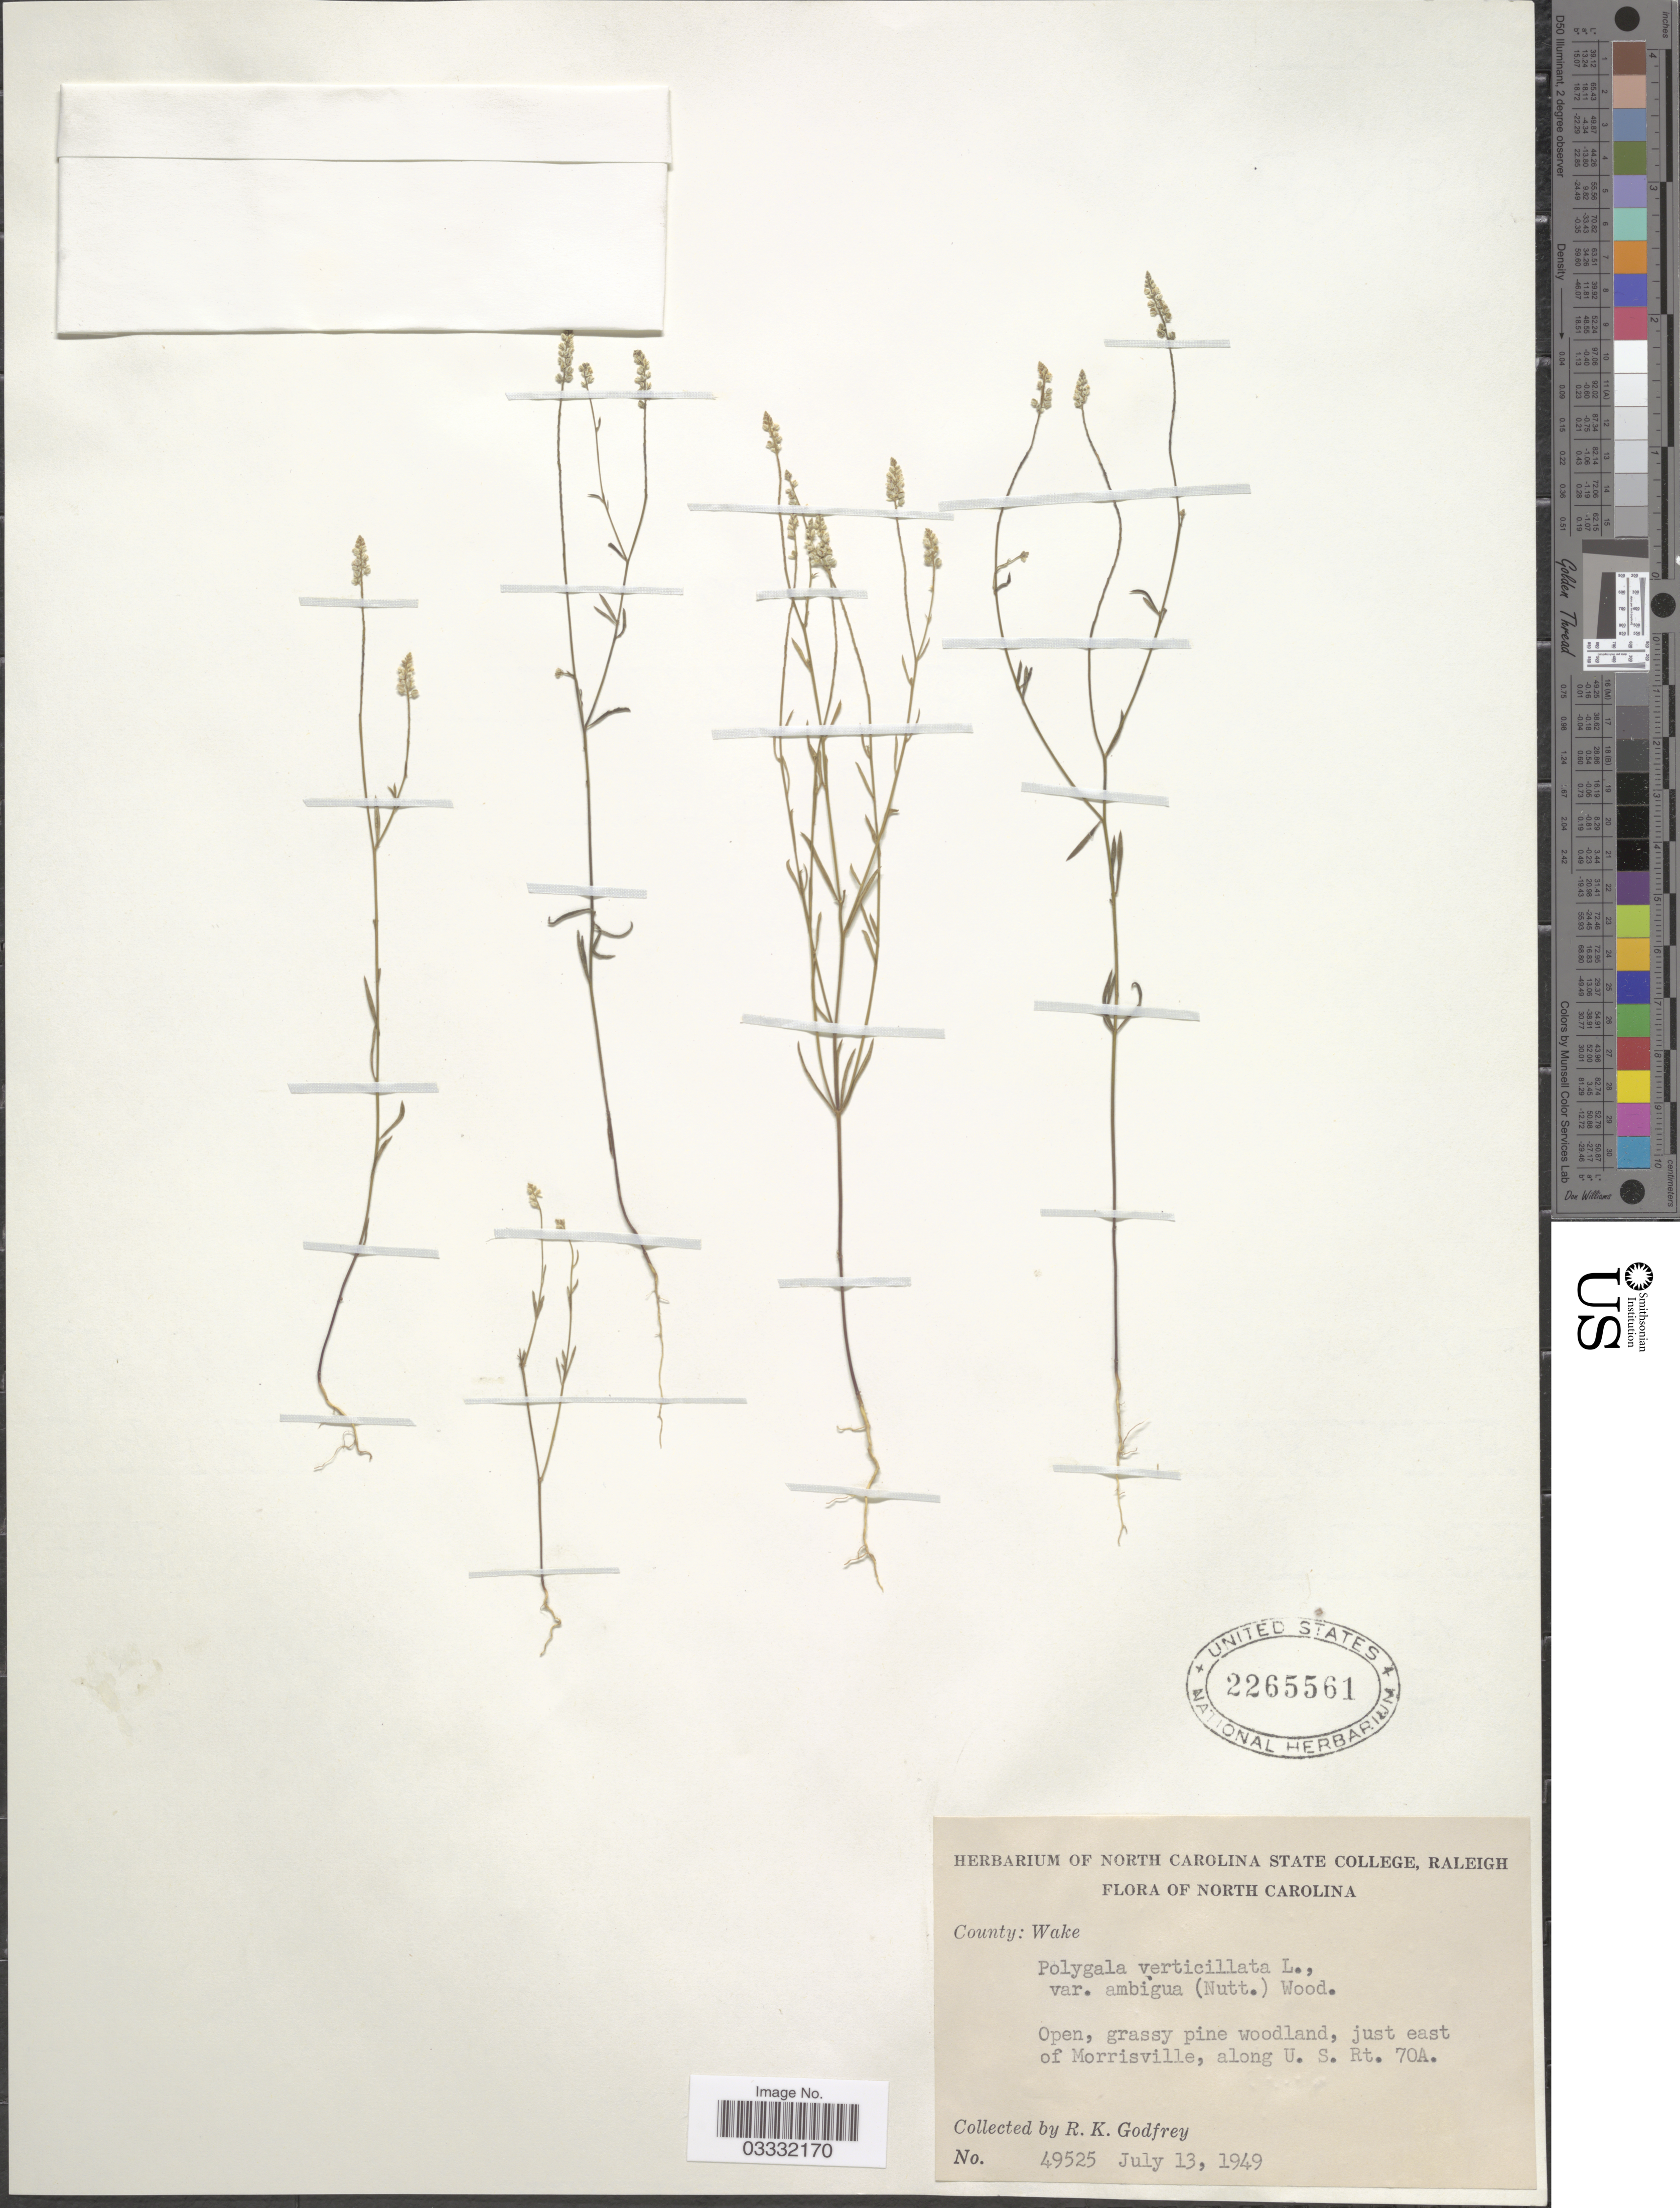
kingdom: Plantae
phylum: Tracheophyta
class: Magnoliopsida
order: Fabales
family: Polygalaceae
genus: Polygala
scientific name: Polygala verticillata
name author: L.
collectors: R. K. Godfrey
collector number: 49525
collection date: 1949-07-13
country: United States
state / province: North Carolina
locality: County: Wake. Just east of Morrisville, along U. S. Rt. 70A.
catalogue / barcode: US 2265561